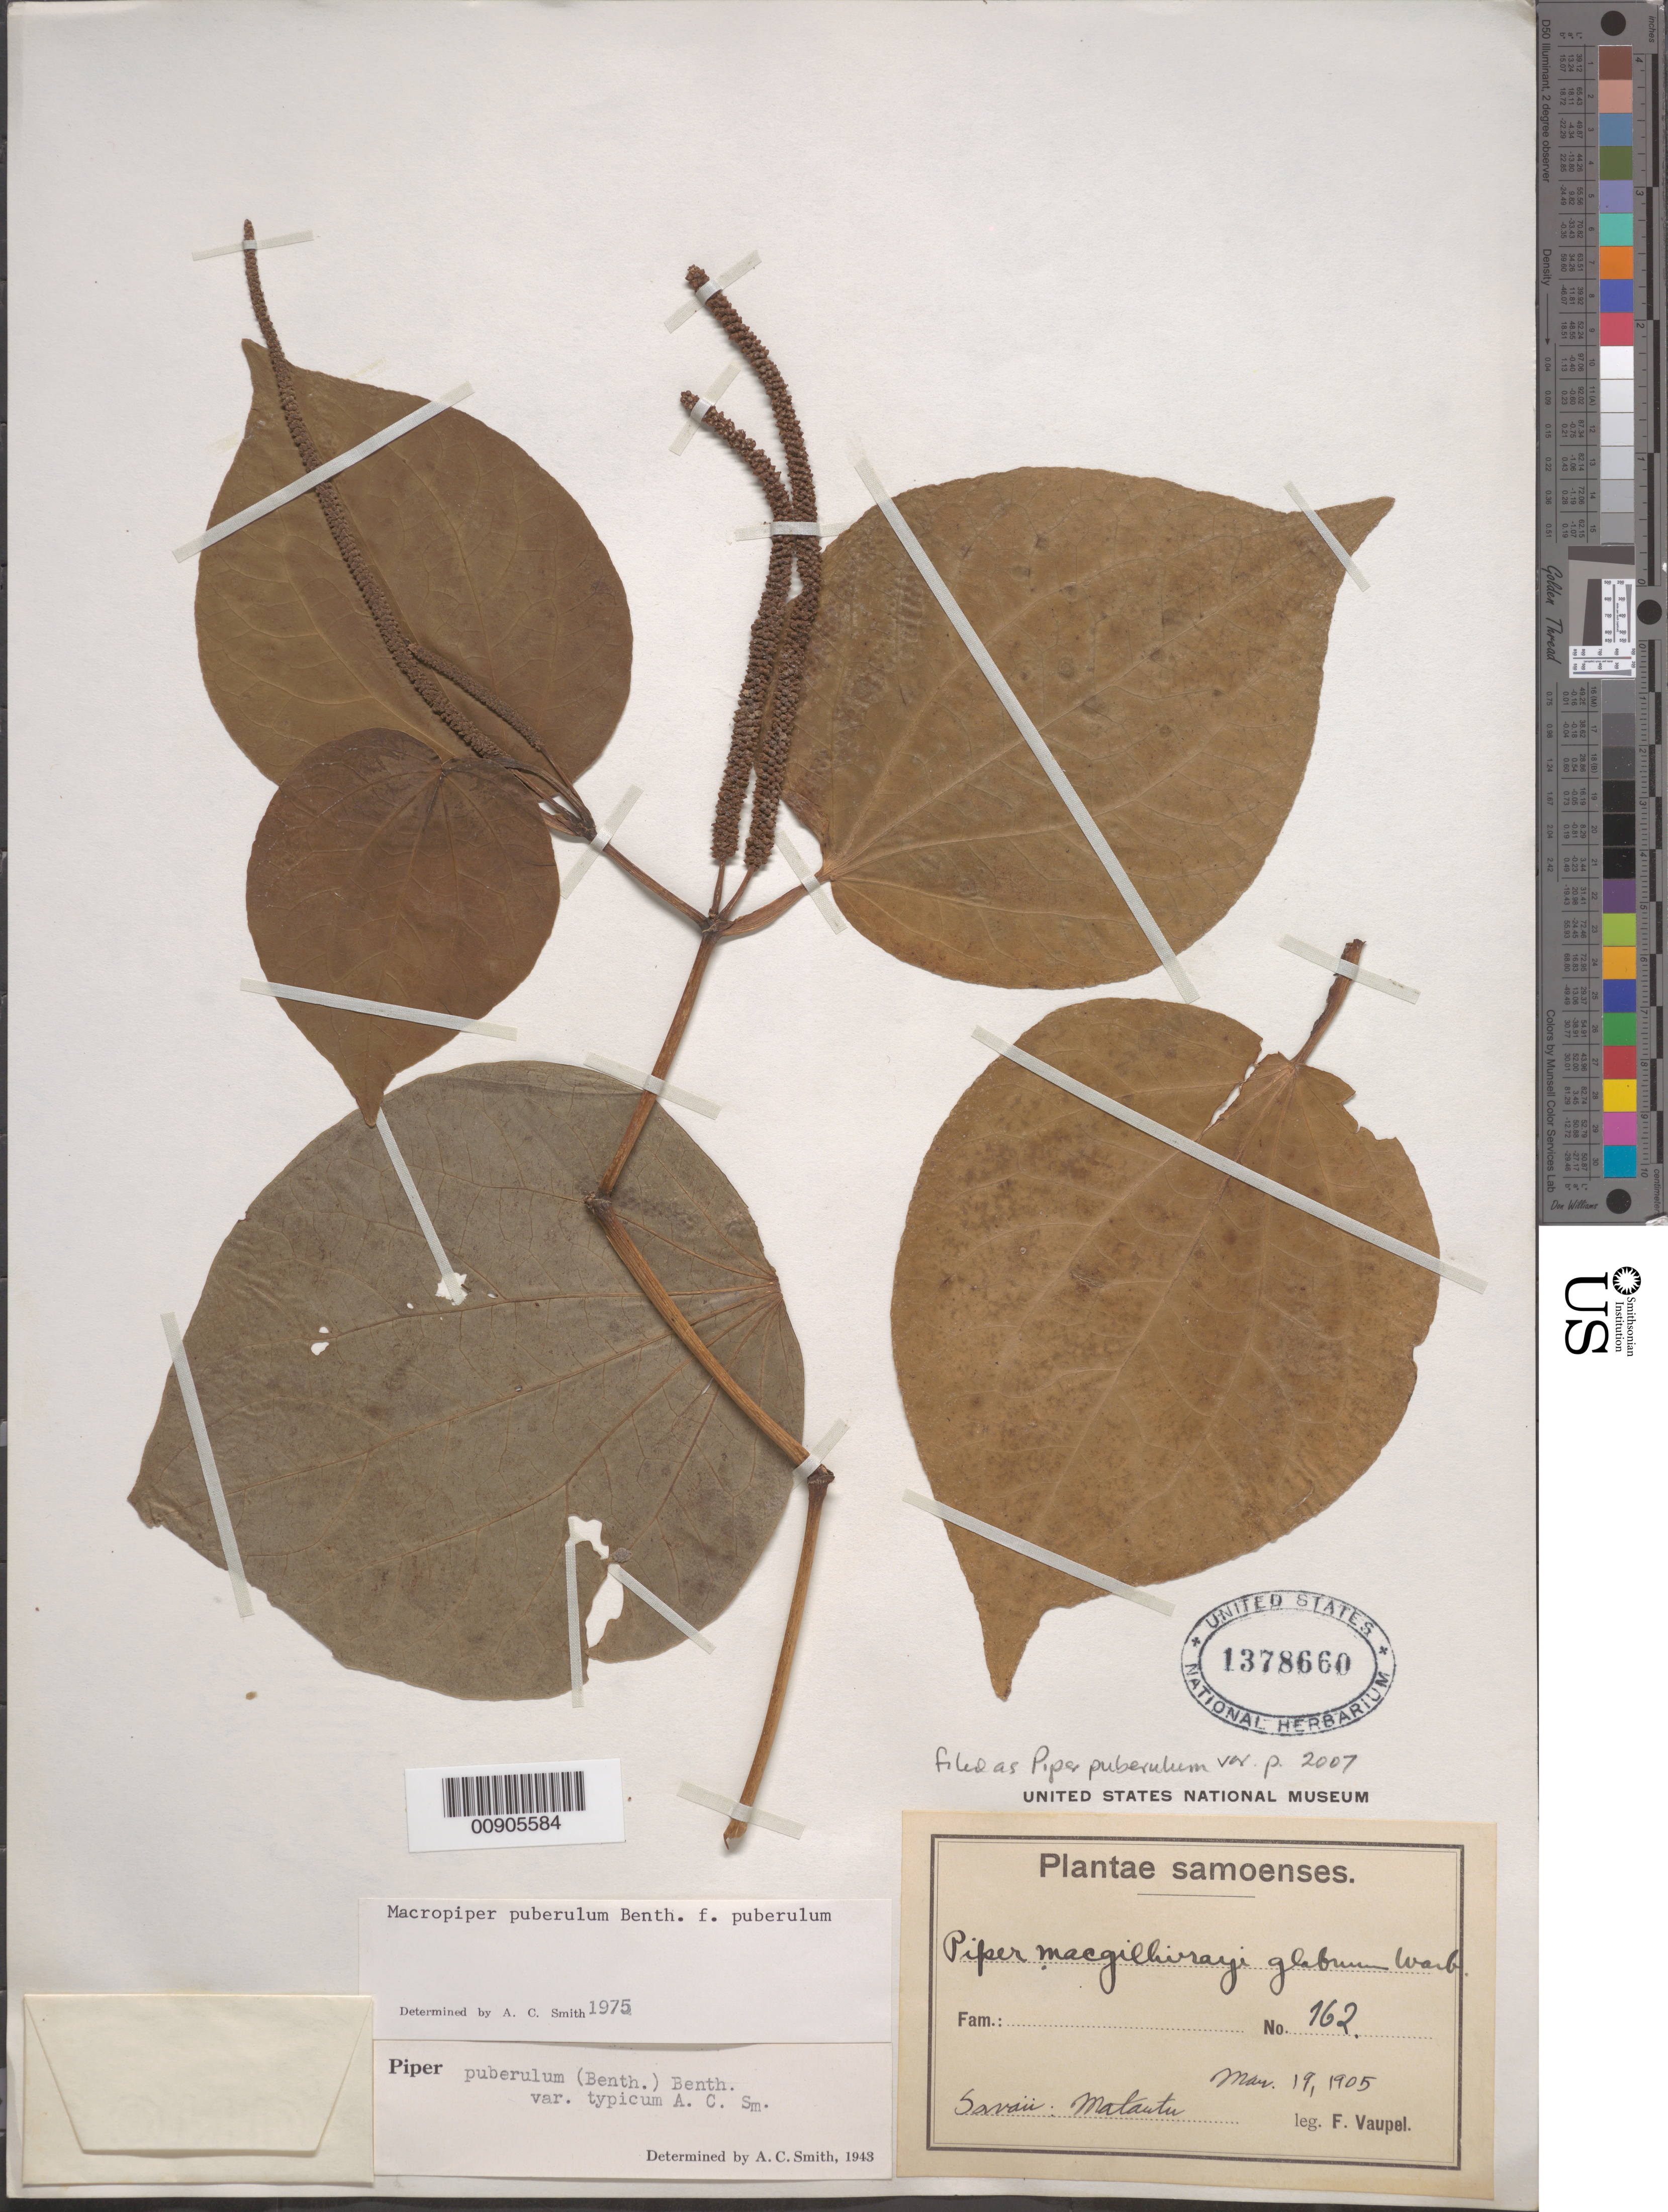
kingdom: Plantae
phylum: Tracheophyta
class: Magnoliopsida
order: Piperales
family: Piperaceae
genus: Piper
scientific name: Piper puberulum var. puberulum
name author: (Benth.) Benth.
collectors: F. Vaupel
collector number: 762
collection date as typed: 19 Mar 1905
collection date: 1905-03-19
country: Samoa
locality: Savau Matautu [Savan? Savaii?]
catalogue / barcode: US 1378660